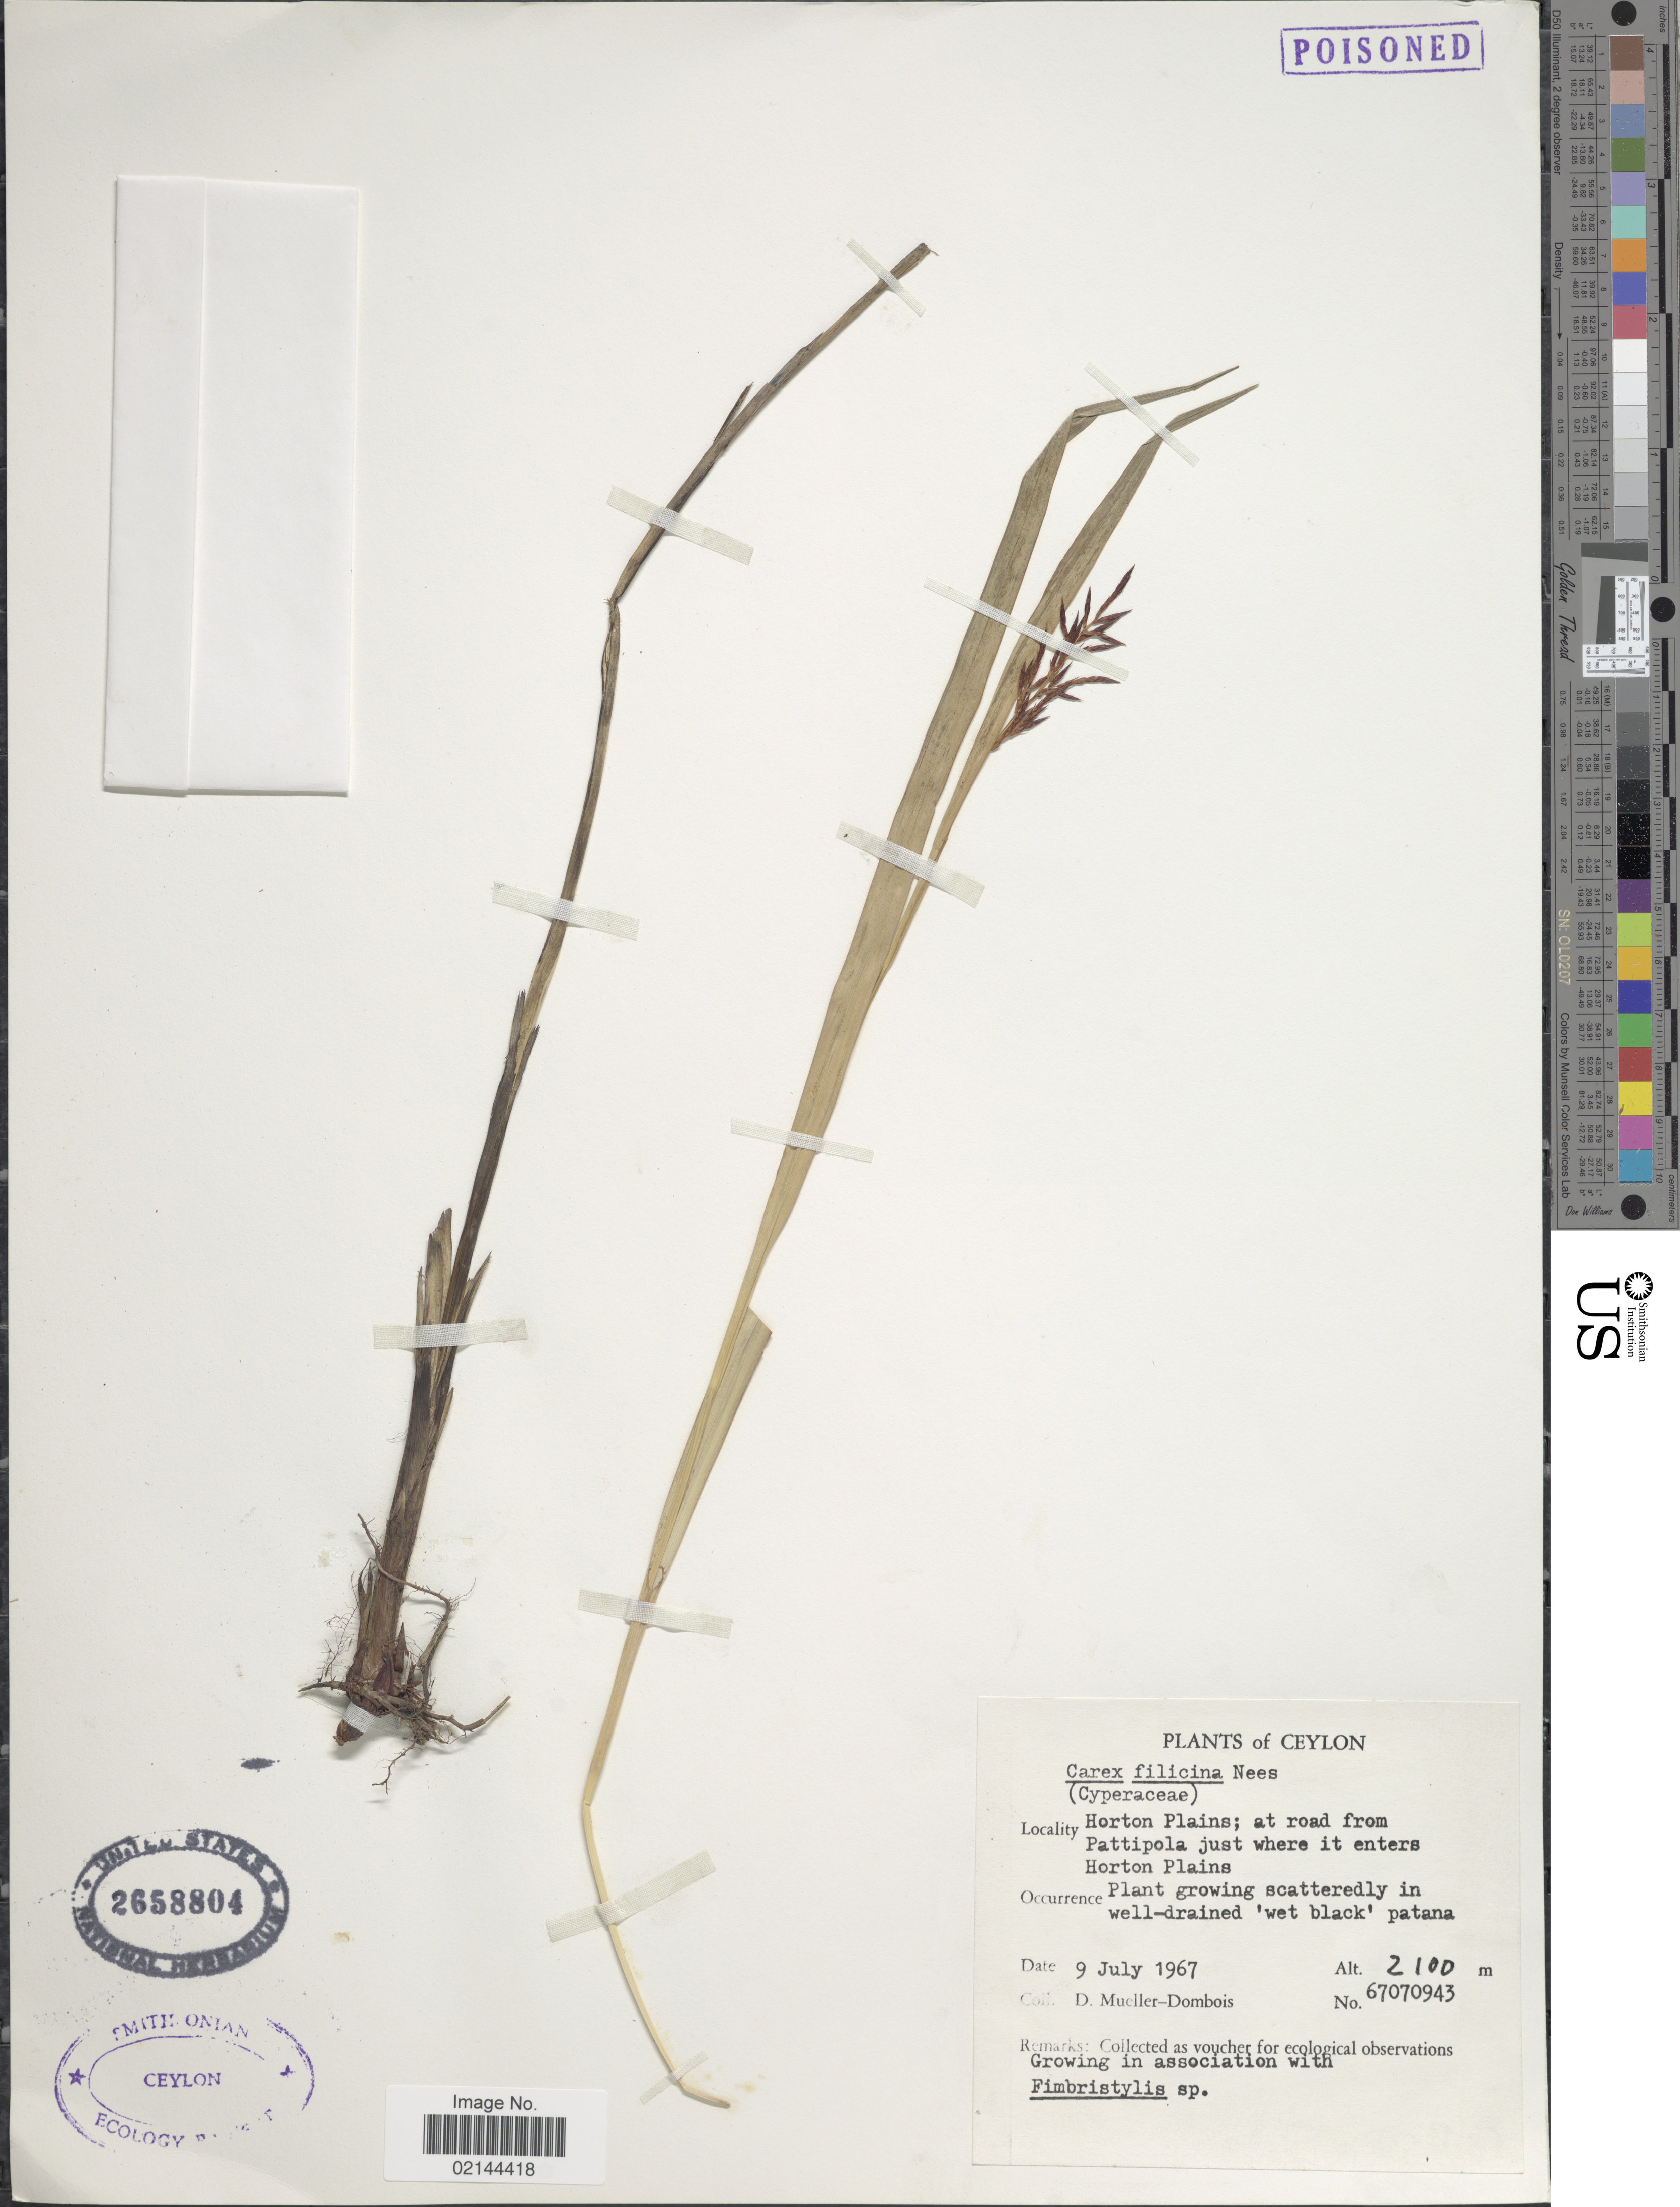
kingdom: Plantae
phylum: Tracheophyta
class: Liliopsida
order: Poales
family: Cyperaceae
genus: Carex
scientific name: Carex filicina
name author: Nees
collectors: D. Mueller-Dombois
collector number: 67070943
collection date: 1967-07-09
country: Sri Lanka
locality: Ceylon. Horton Plains; at road from Pattipola just where it enters Horton Plains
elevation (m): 2100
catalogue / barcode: US 2658804